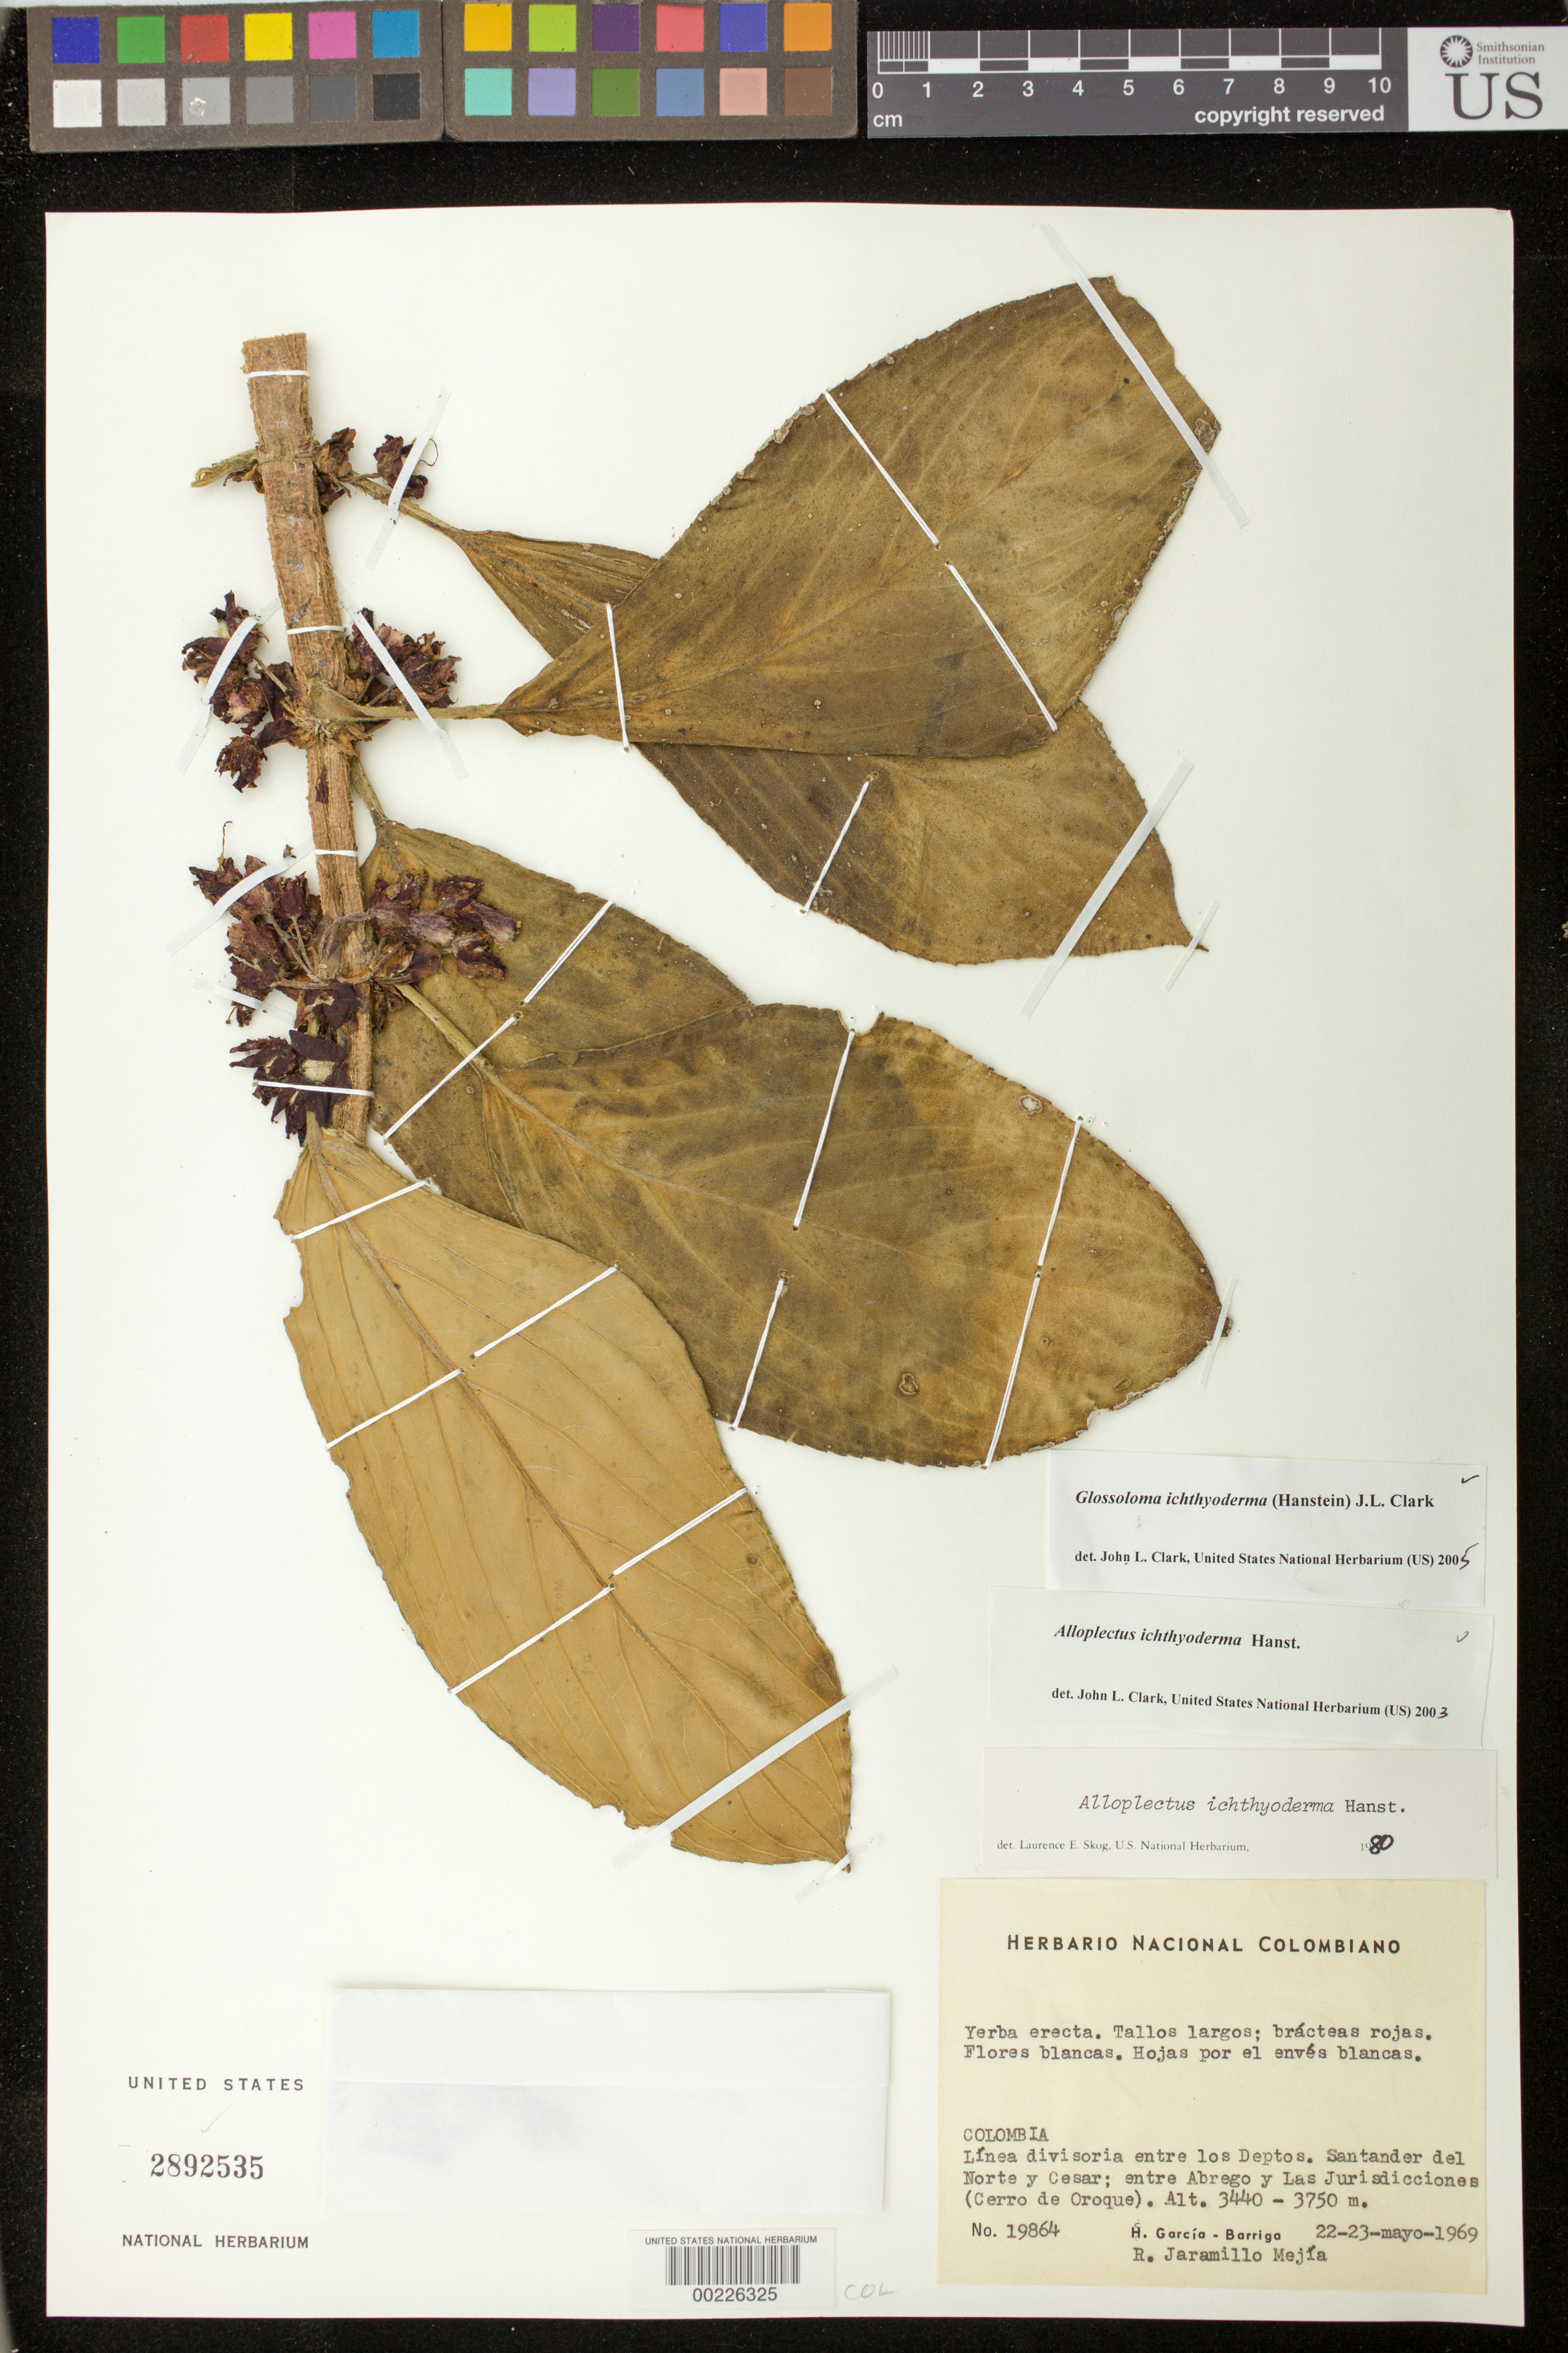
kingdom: Plantae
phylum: Tracheophyta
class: Magnoliopsida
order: Lamiales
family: Gesneriaceae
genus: Glossoloma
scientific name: Glossoloma ichthyoderma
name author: (Hanst.) J.L. Clark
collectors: H. García Barriga & R. Jaramillo M.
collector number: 19864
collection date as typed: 22-23 May 1969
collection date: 1969-05-22/1969-05-23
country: Colombia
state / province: Cesár / Santander de Norte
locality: Dividing line between depts Santander del Norte and Cesar, between Abrego and las jurisdicciones (Cerro de Oroque)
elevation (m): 3440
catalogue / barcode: US 2892535